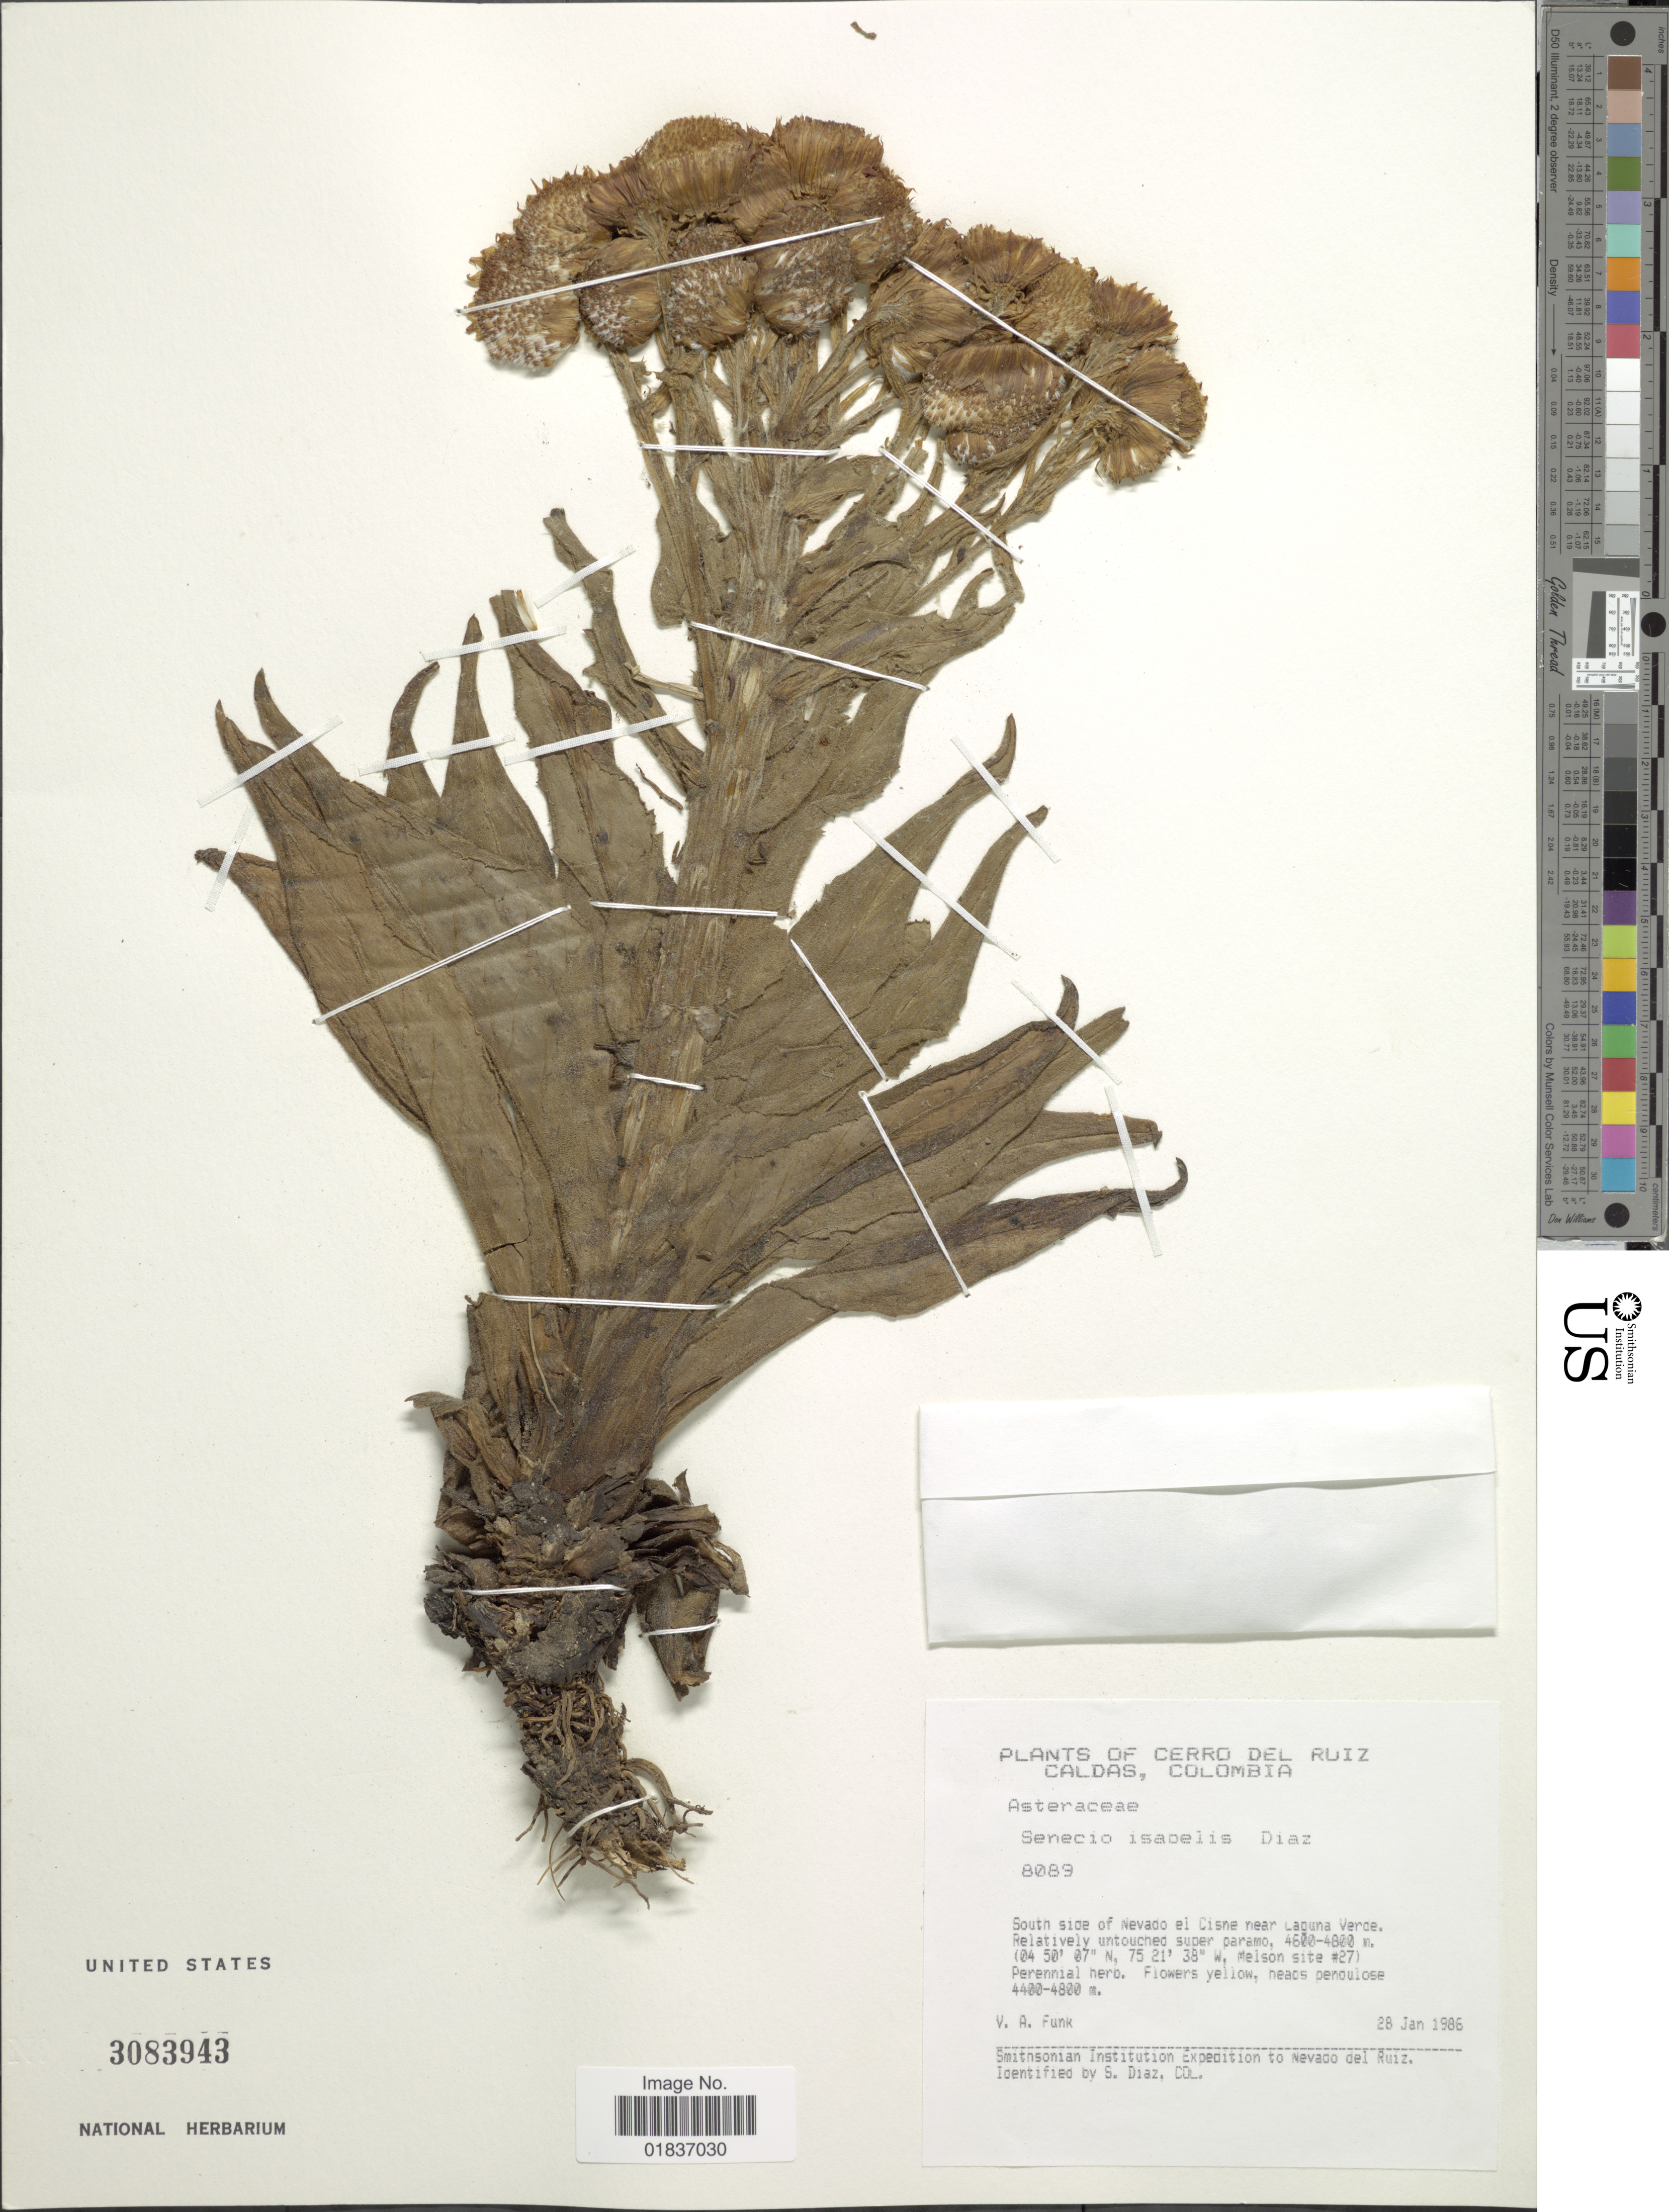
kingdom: Plantae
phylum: Tracheophyta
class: Magnoliopsida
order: Asterales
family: Asteraceae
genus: Senecio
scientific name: Senecio isabelis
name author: S. Díaz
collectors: V. Funk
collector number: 8089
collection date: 1986-01-27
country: Colombia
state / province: Caldas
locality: Cerro del Ruiz. Caldas. South side of Nevado el Cisne near Laguna Cerce,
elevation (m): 4600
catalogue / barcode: US 3083943